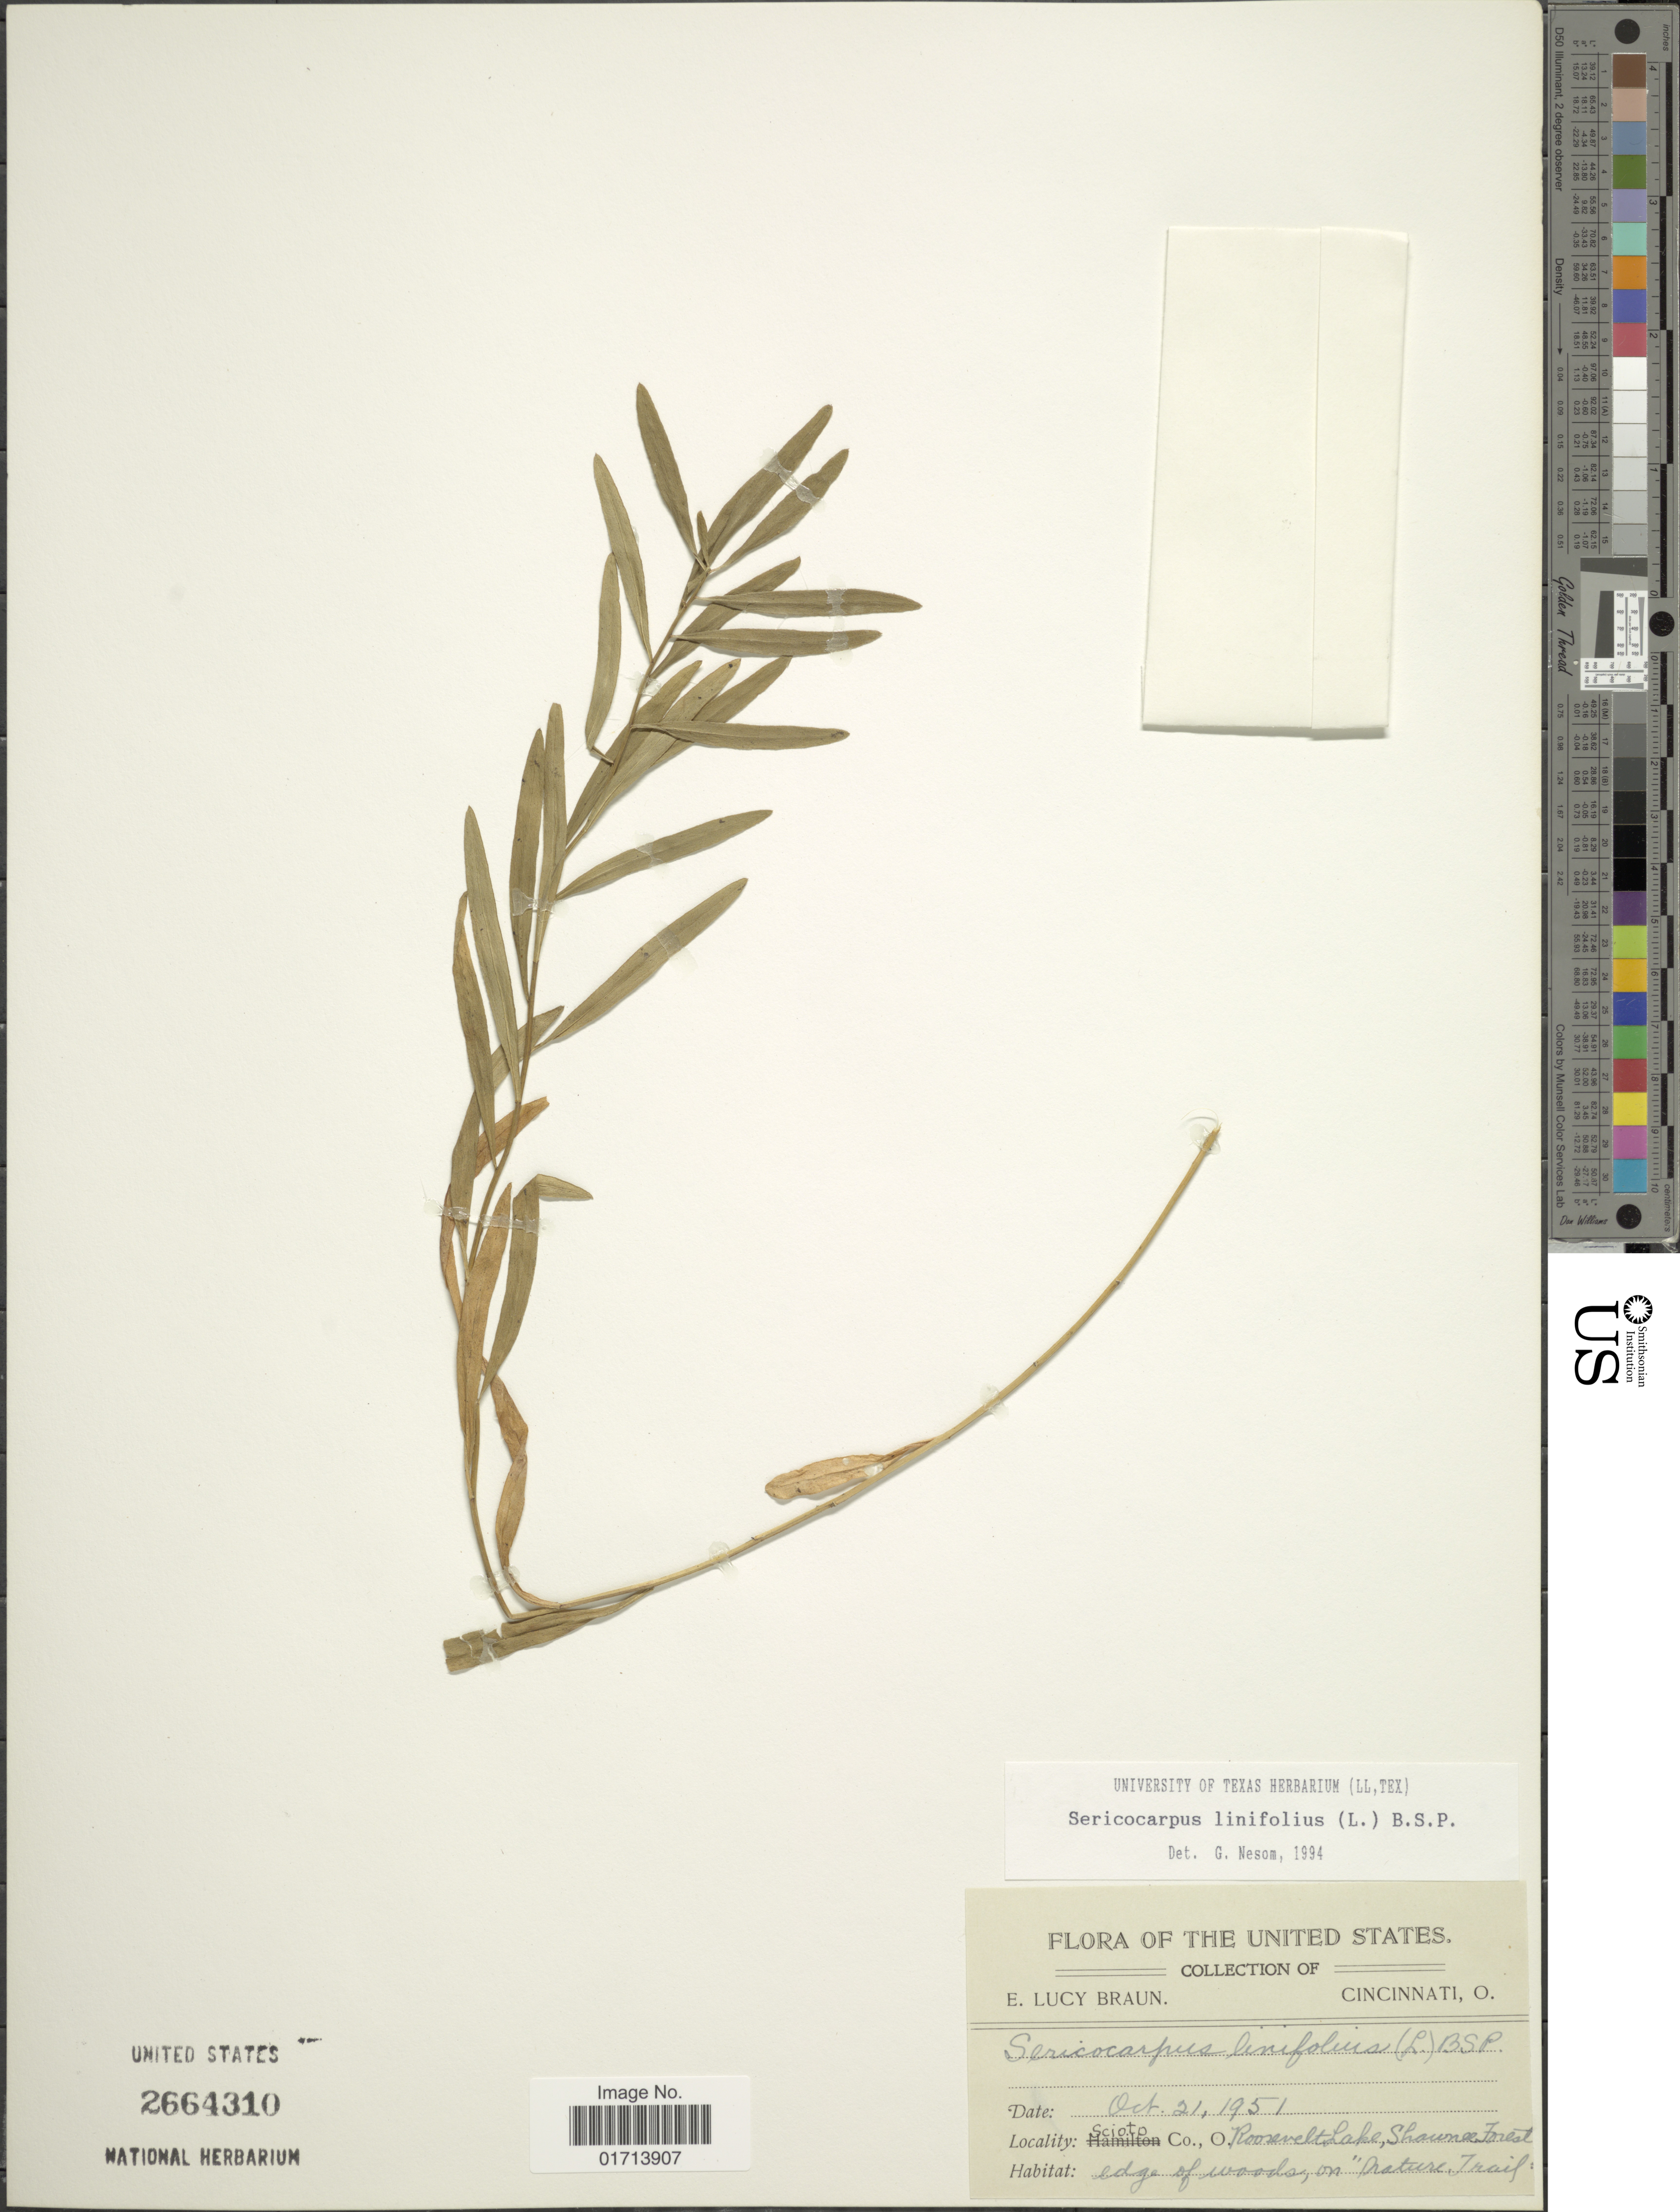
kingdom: Plantae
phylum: Tracheophyta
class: Magnoliopsida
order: Asterales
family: Asteraceae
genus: Sericocarpus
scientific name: Sericocarpus linifolius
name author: (L.) Britton, Stearns & Poggenb.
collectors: E. L. Braun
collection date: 1951-10-21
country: United States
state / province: Ohio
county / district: Scioto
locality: Roosevelt Lake, Shawnee Forest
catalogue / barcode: US 2664310